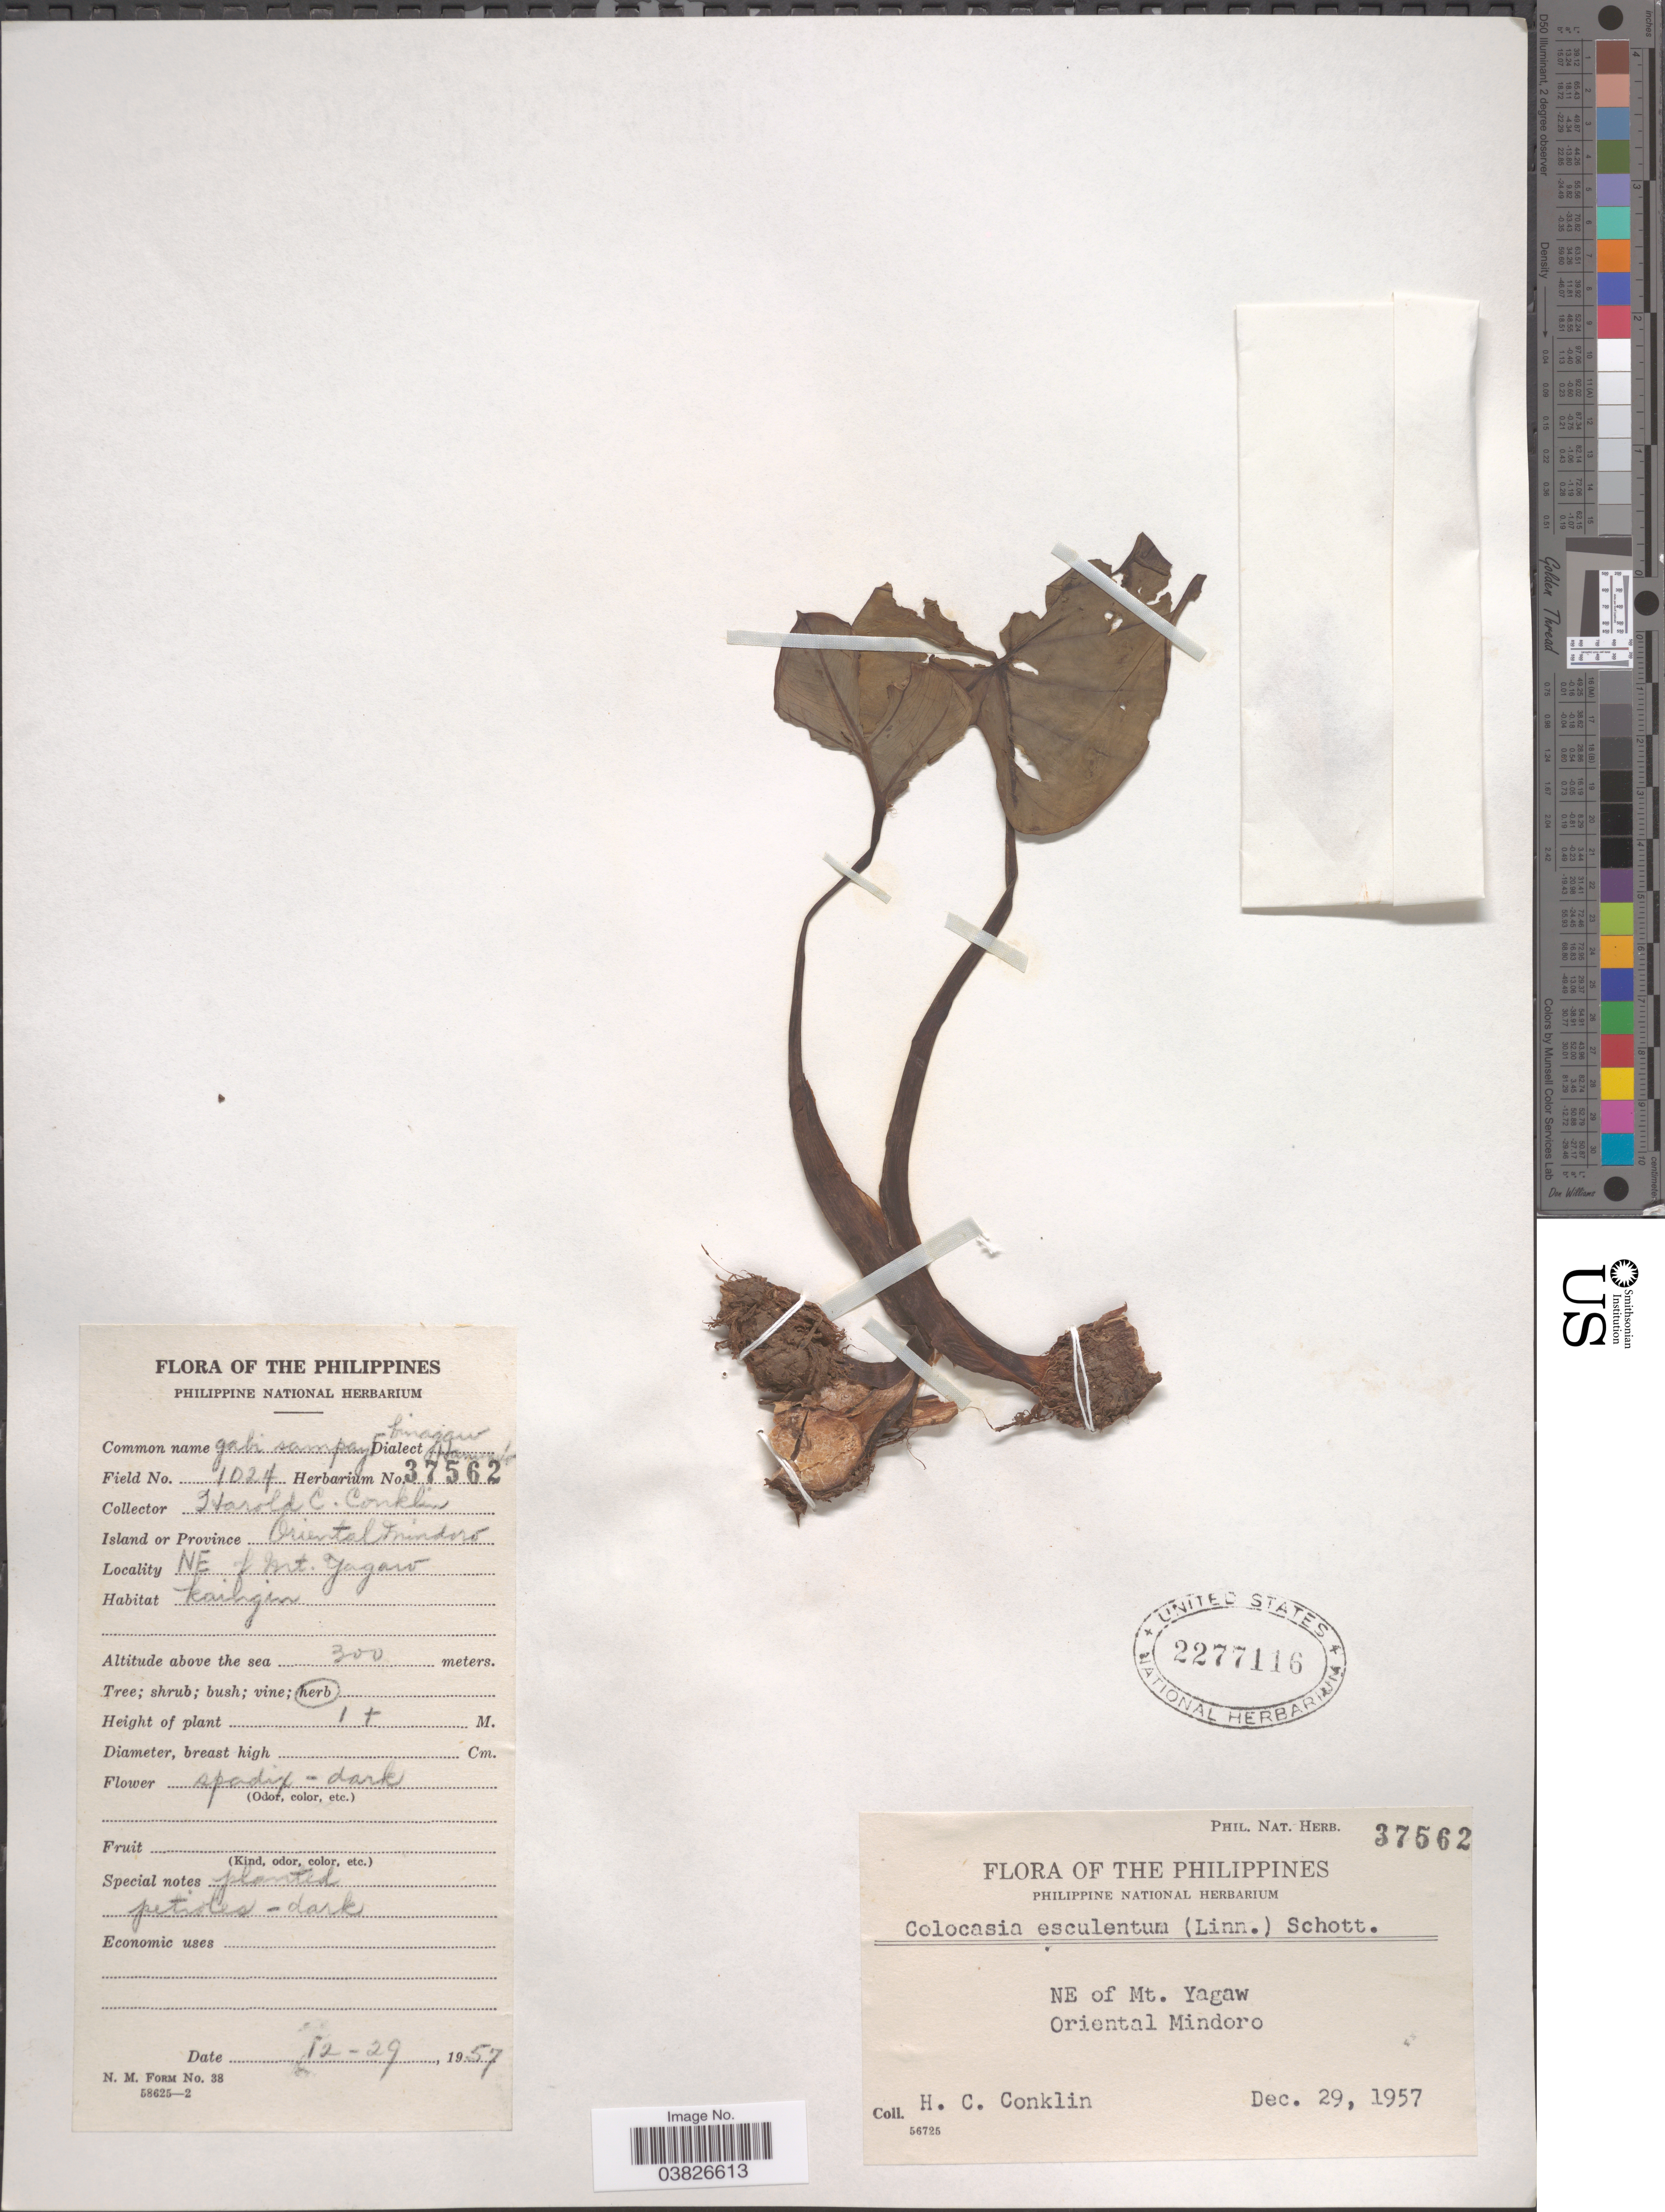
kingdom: Plantae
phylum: Tracheophyta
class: Liliopsida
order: Alismatales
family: Araceae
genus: Colocasia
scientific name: Colocasia esculenta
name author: (L.) Schott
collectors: H. Conklin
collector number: Phil. Nat. Herb. 37562/1024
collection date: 1957-12-29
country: Philippines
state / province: Mimaropa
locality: Island or Province Oriental Mindoro. NE of Mt. Yagaw.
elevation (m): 300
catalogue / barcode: US 2277116